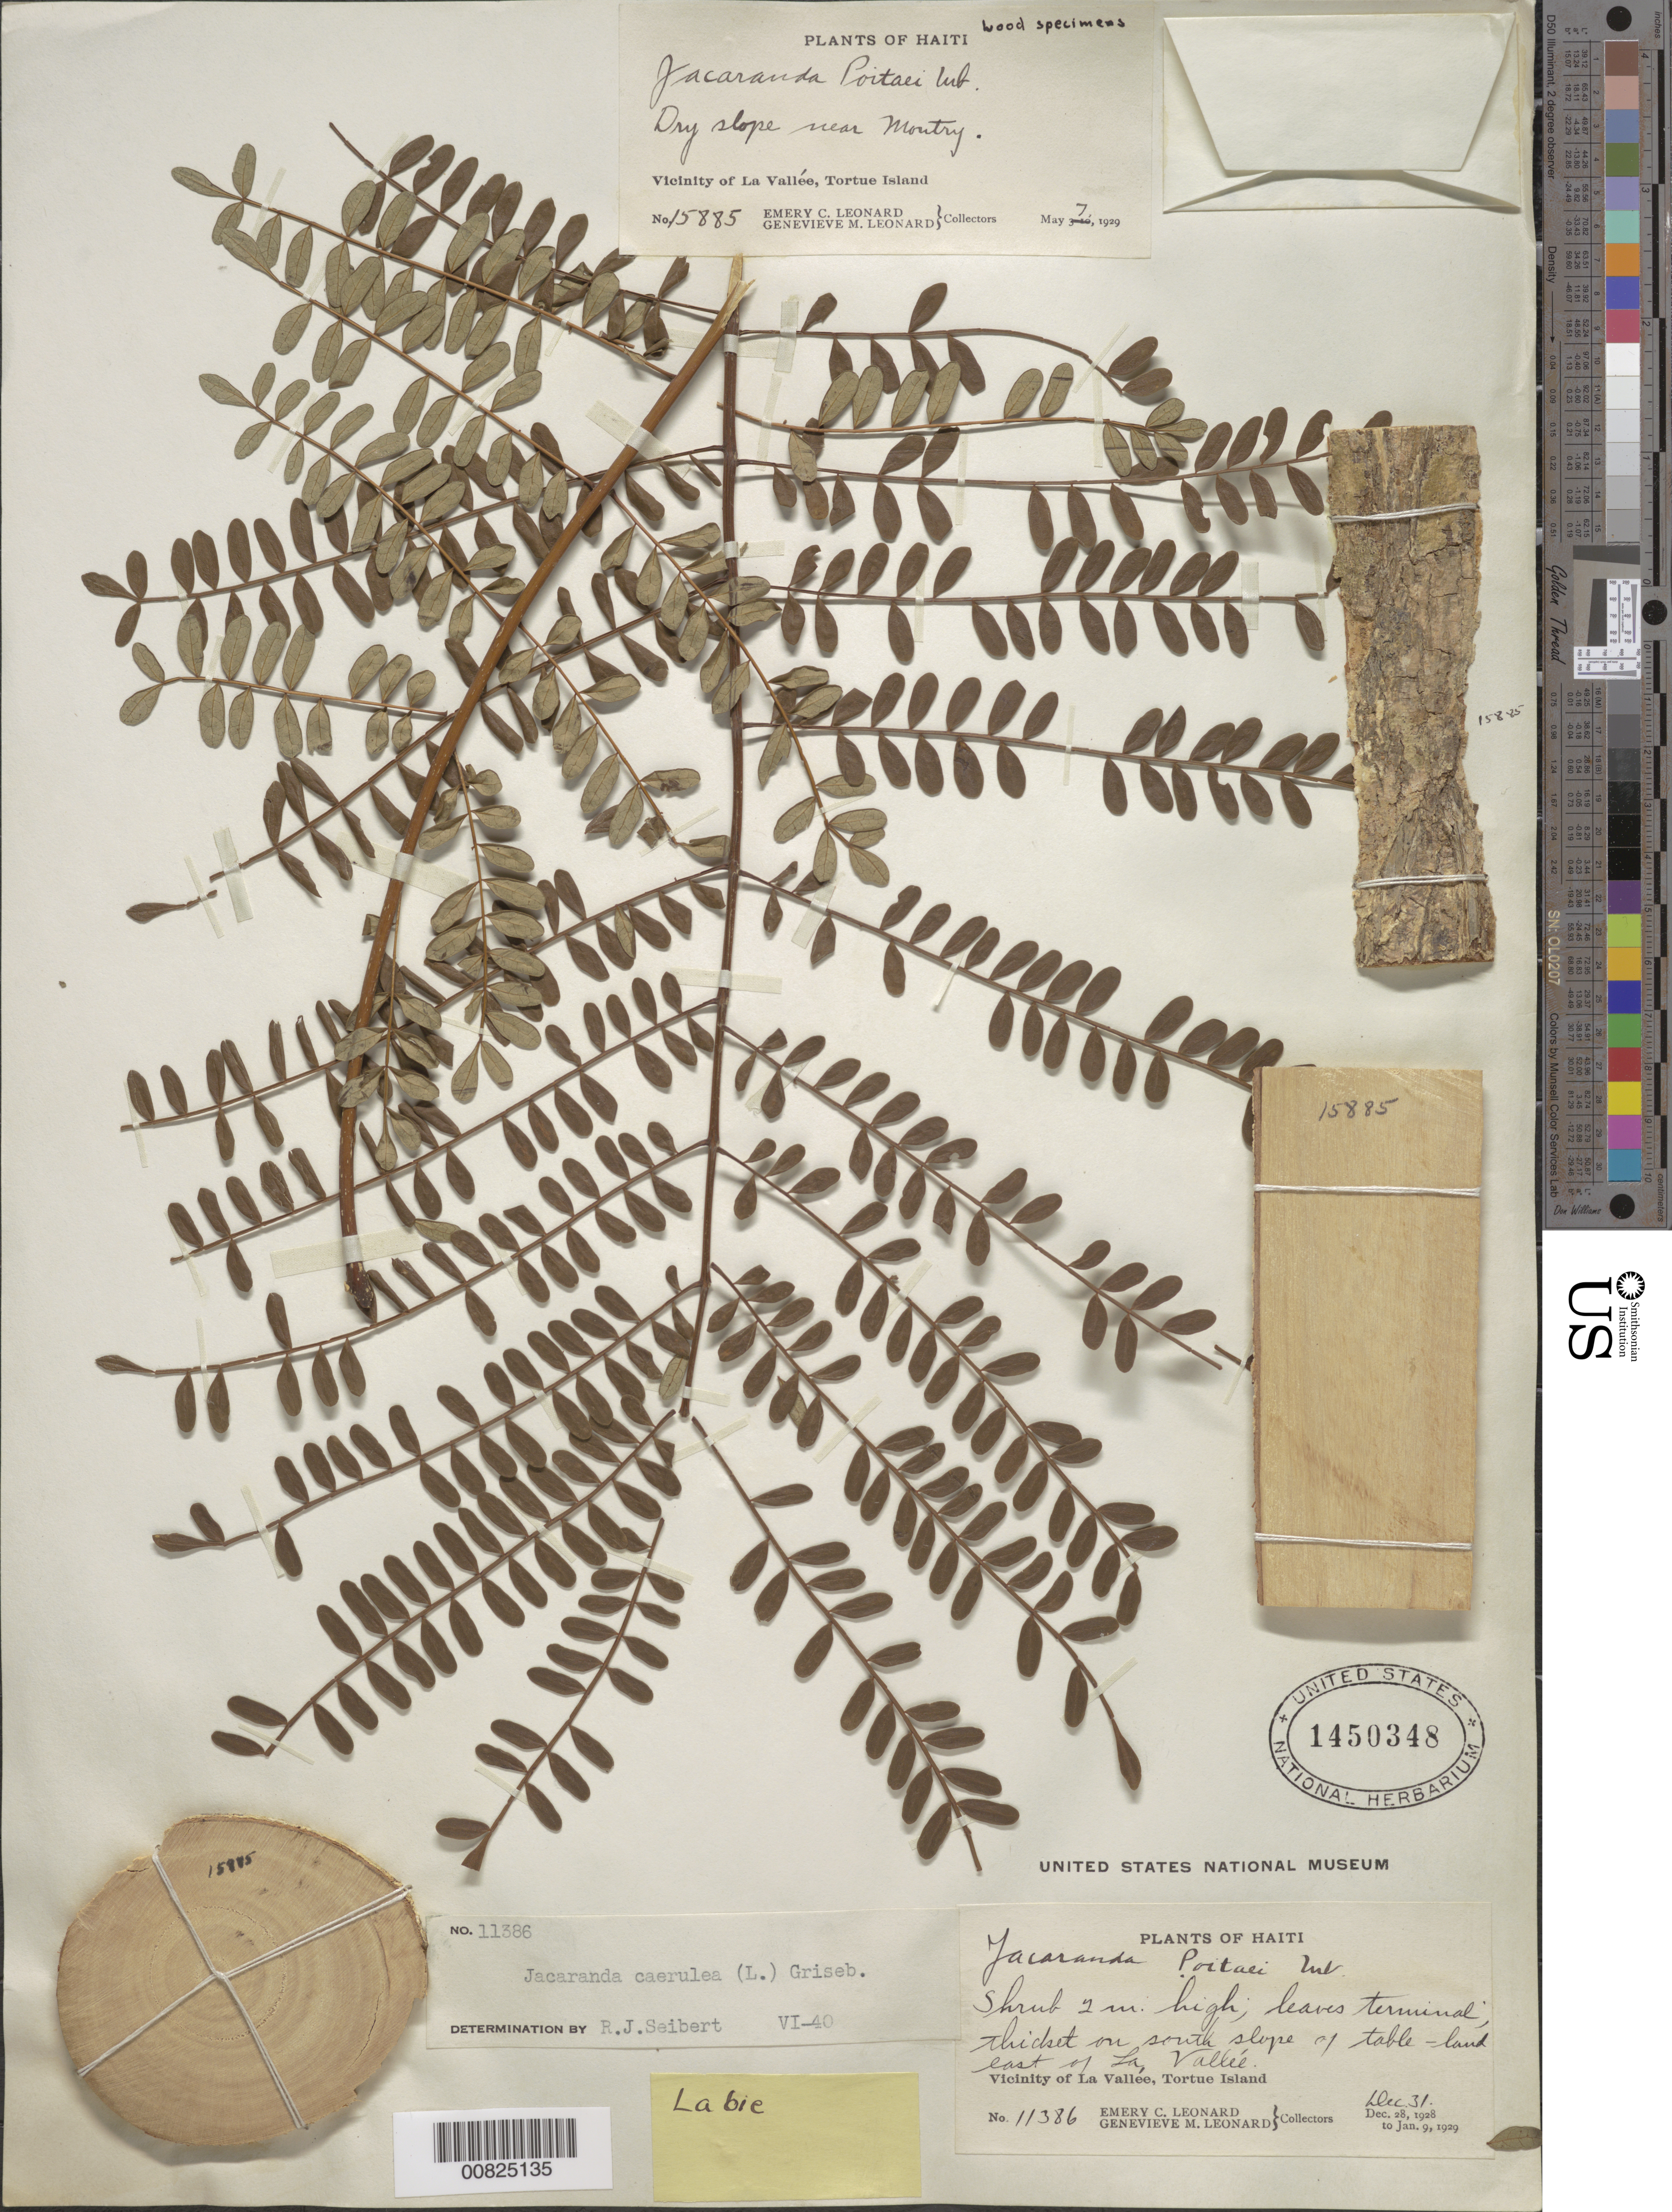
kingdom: Plantae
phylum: Tracheophyta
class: Magnoliopsida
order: Lamiales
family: Bignoniaceae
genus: Jacaranda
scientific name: Jacaranda poitaei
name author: Urb.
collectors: E. C. Leonard & G. M. Leonard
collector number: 11386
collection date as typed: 31 Dec 1928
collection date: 1928-12-31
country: Haiti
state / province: Nord-Ouest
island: Île de la Tortue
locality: Vicinity of La Vallée, S slope of table-land E of city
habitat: Thickets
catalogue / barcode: US 1450348